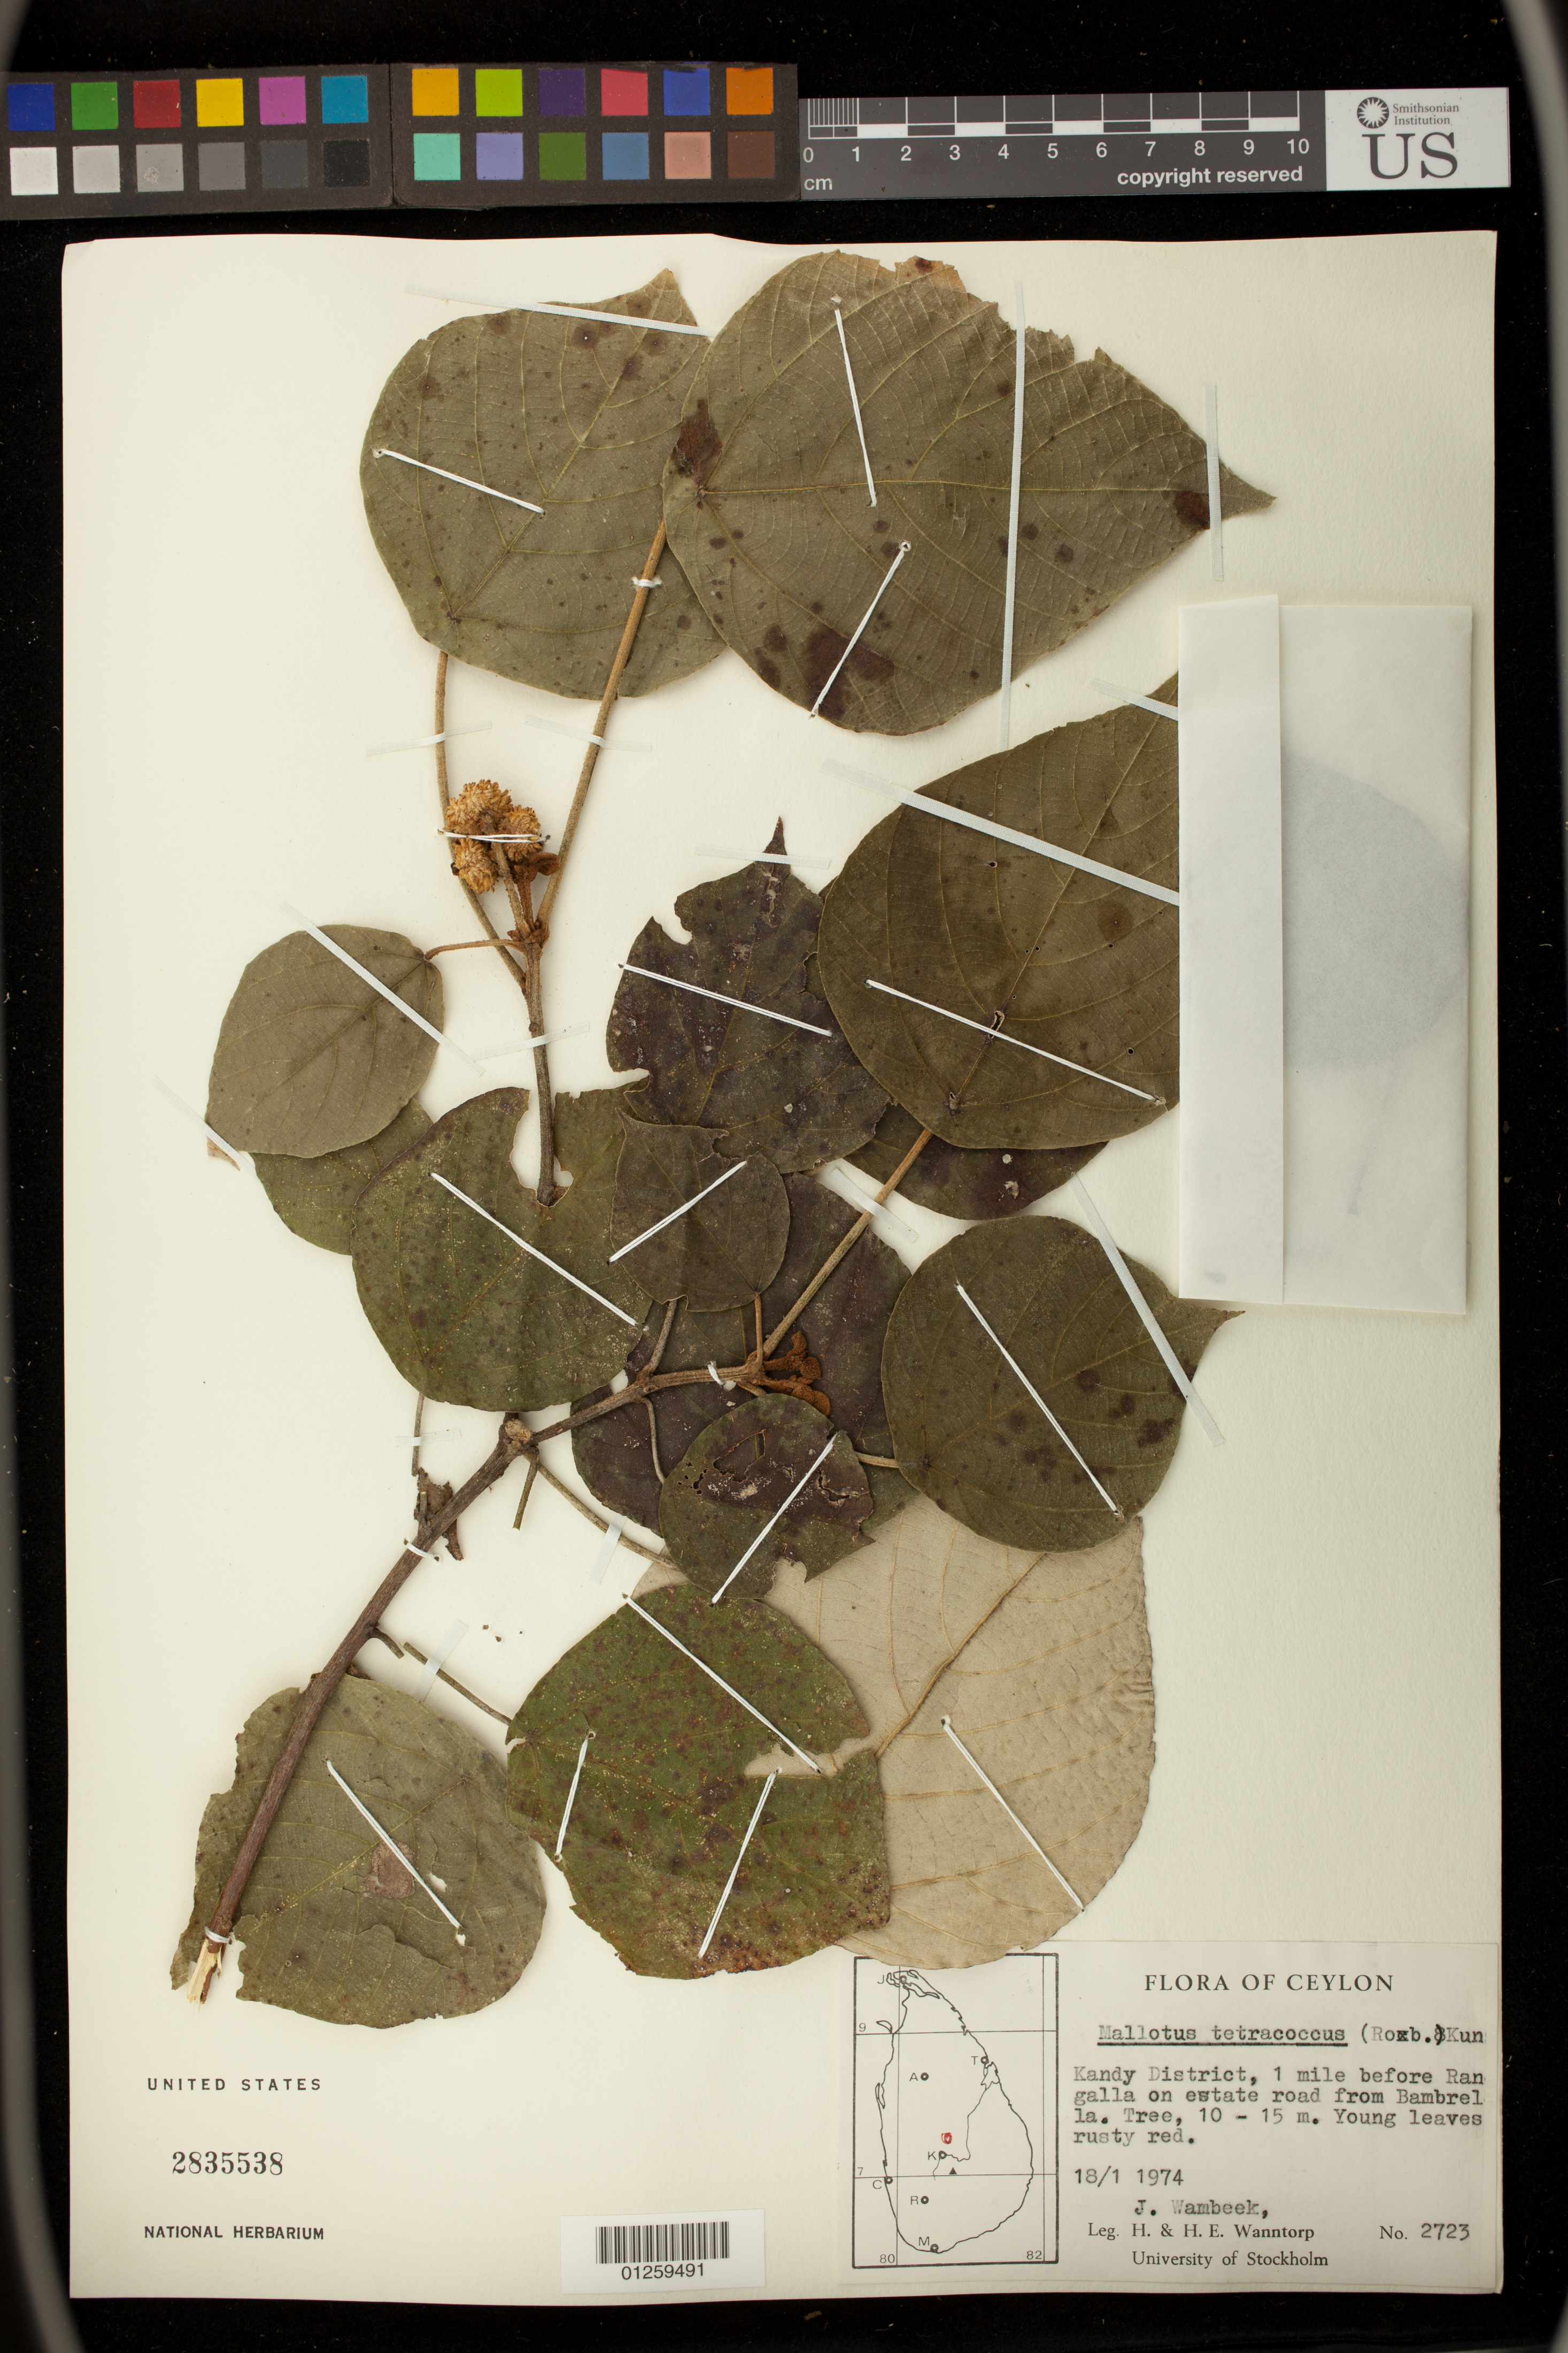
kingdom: Plantae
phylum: Tracheophyta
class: Magnoliopsida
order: Malpighiales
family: Euphorbiaceae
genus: Mallotus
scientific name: Mallotus tetracoccus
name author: (Roxb.) Kurz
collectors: H. Wanntorp, H. Wanntorp & J. Wambeek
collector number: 2723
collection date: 1974-01-18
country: Sri Lanka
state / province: Central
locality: Kandy District, 1 mile before Rangalla on estate road from Bambrella.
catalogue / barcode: US 2835538